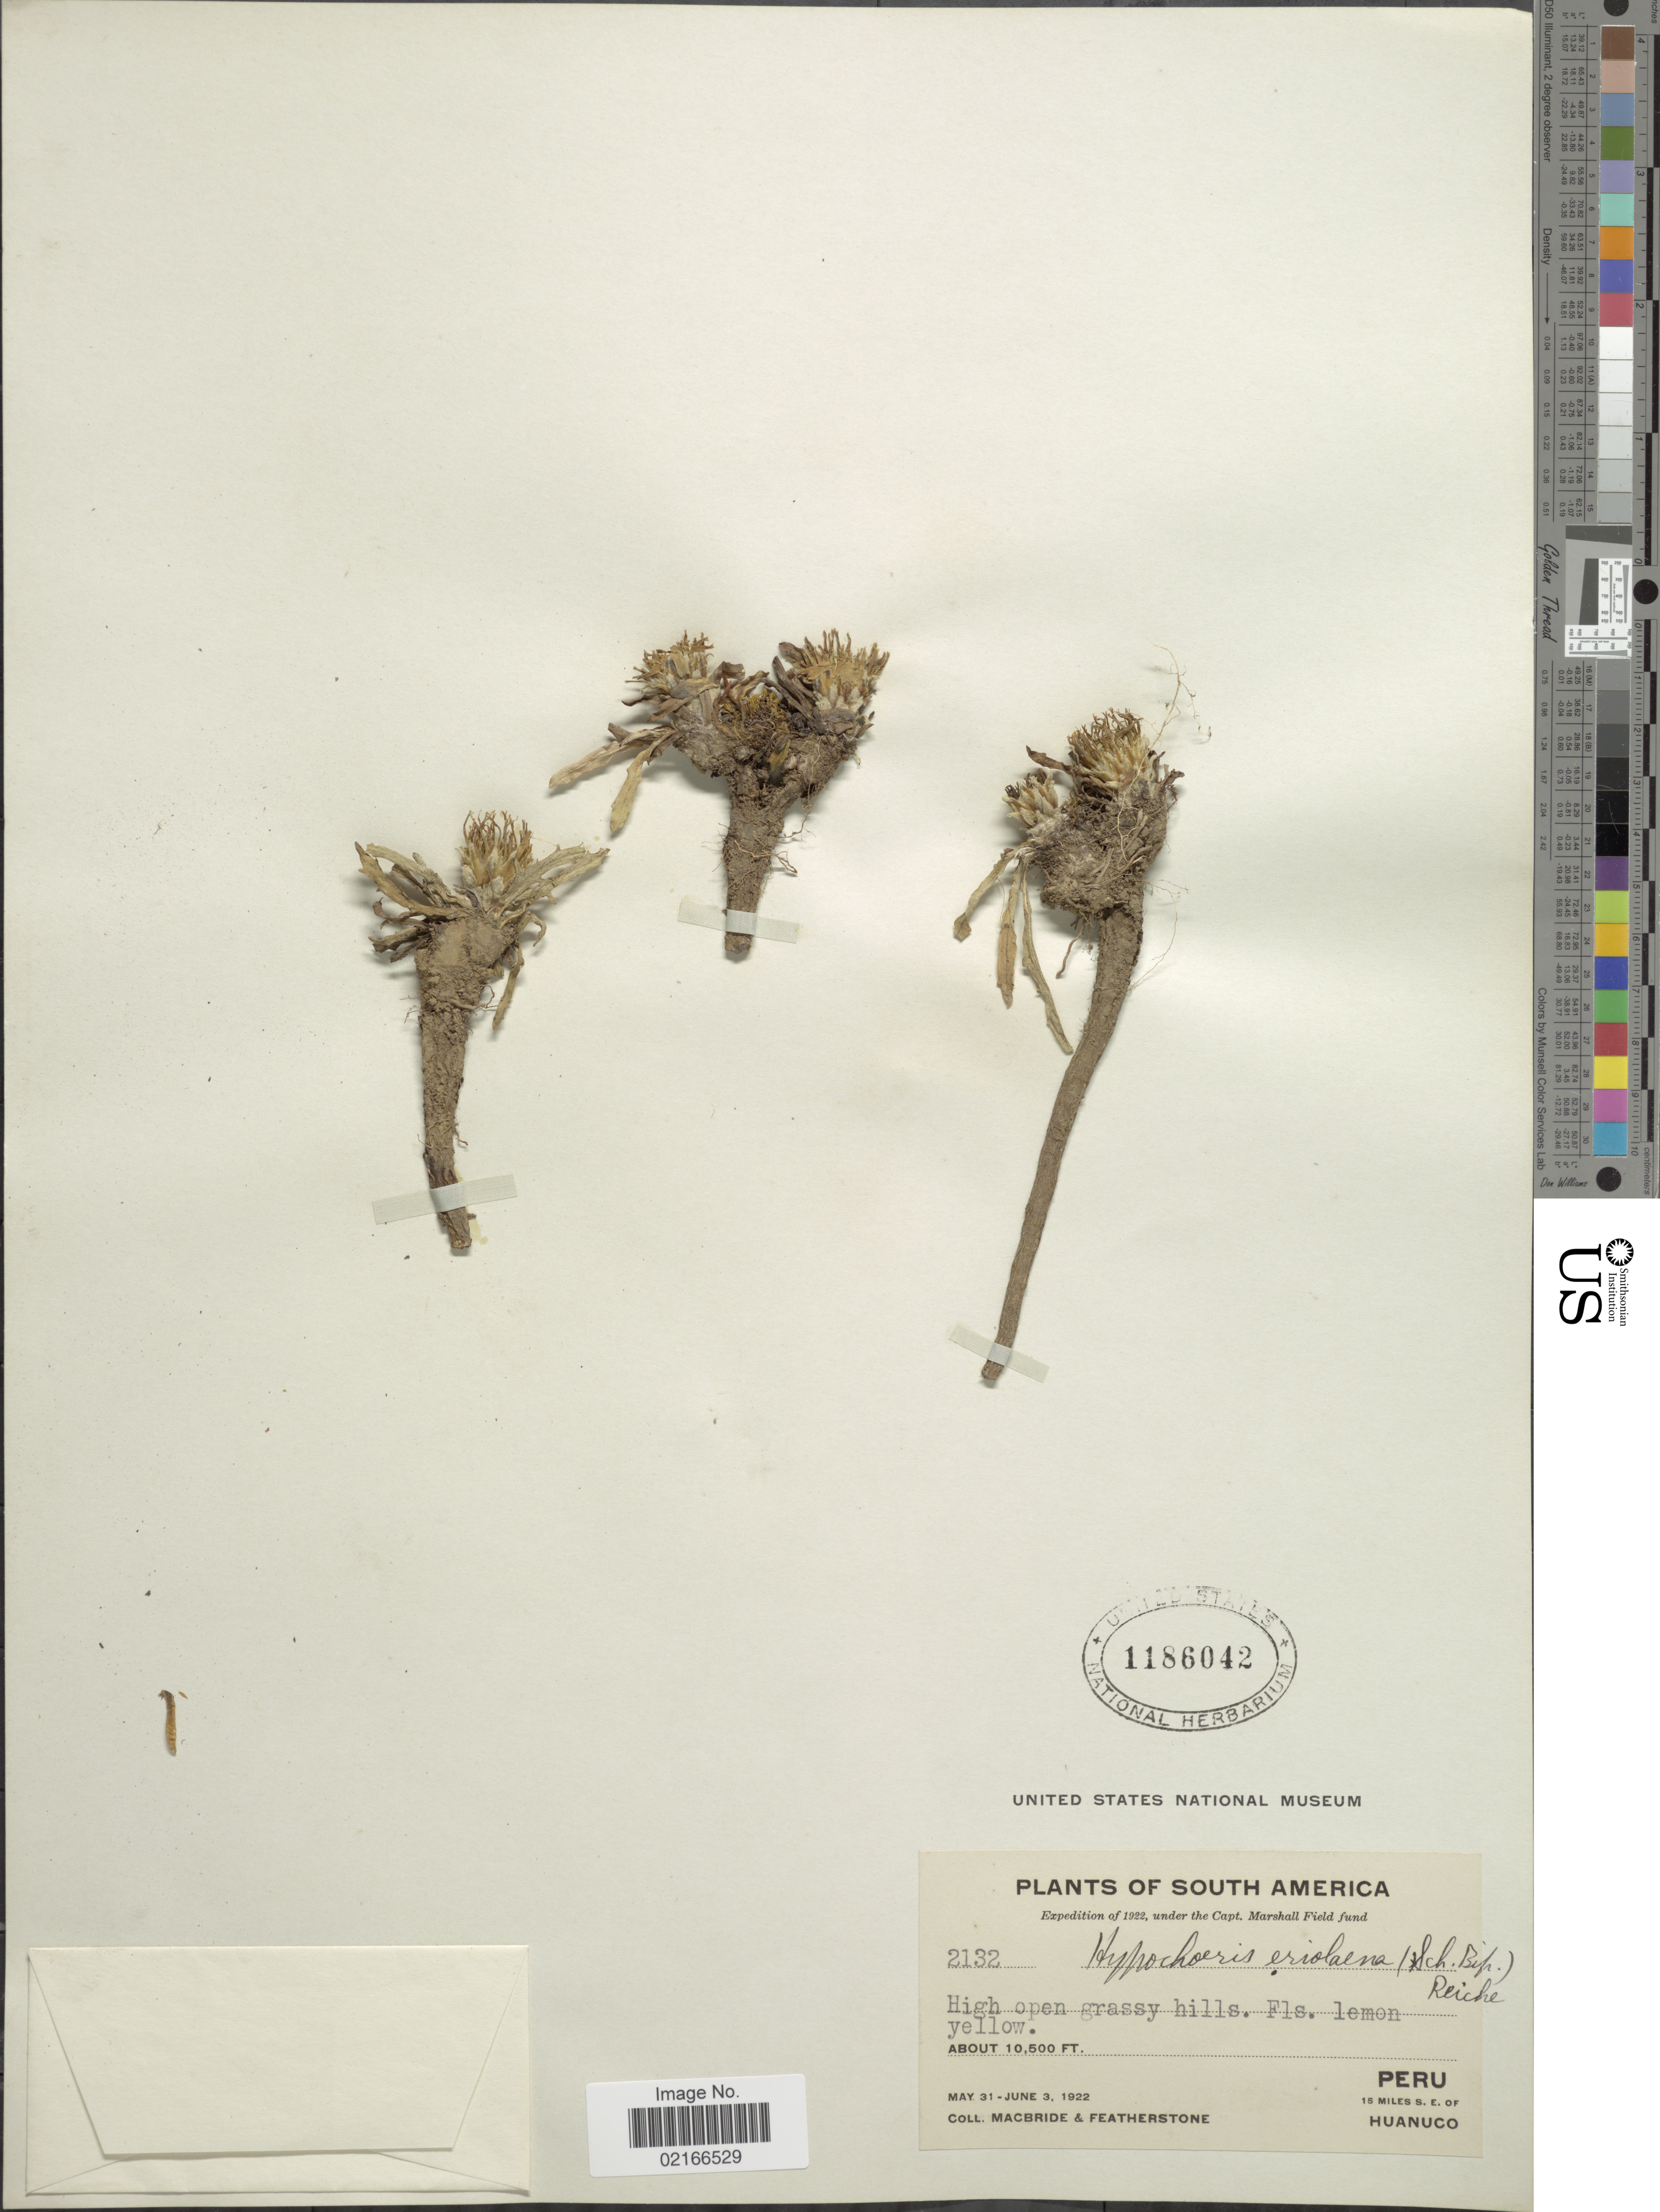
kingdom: Plantae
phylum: Tracheophyta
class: Magnoliopsida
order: Asterales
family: Asteraceae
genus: Hypochaeris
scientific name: Hypochaeris eriolaena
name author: (Sch. Bip.) Reiche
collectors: Macbride, -- & -. Featherstone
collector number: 2132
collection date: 1922-05-31/1922-06-03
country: Peru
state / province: Huánuco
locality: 15 miles SE of Huanuco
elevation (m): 3200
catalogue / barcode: US 1186042